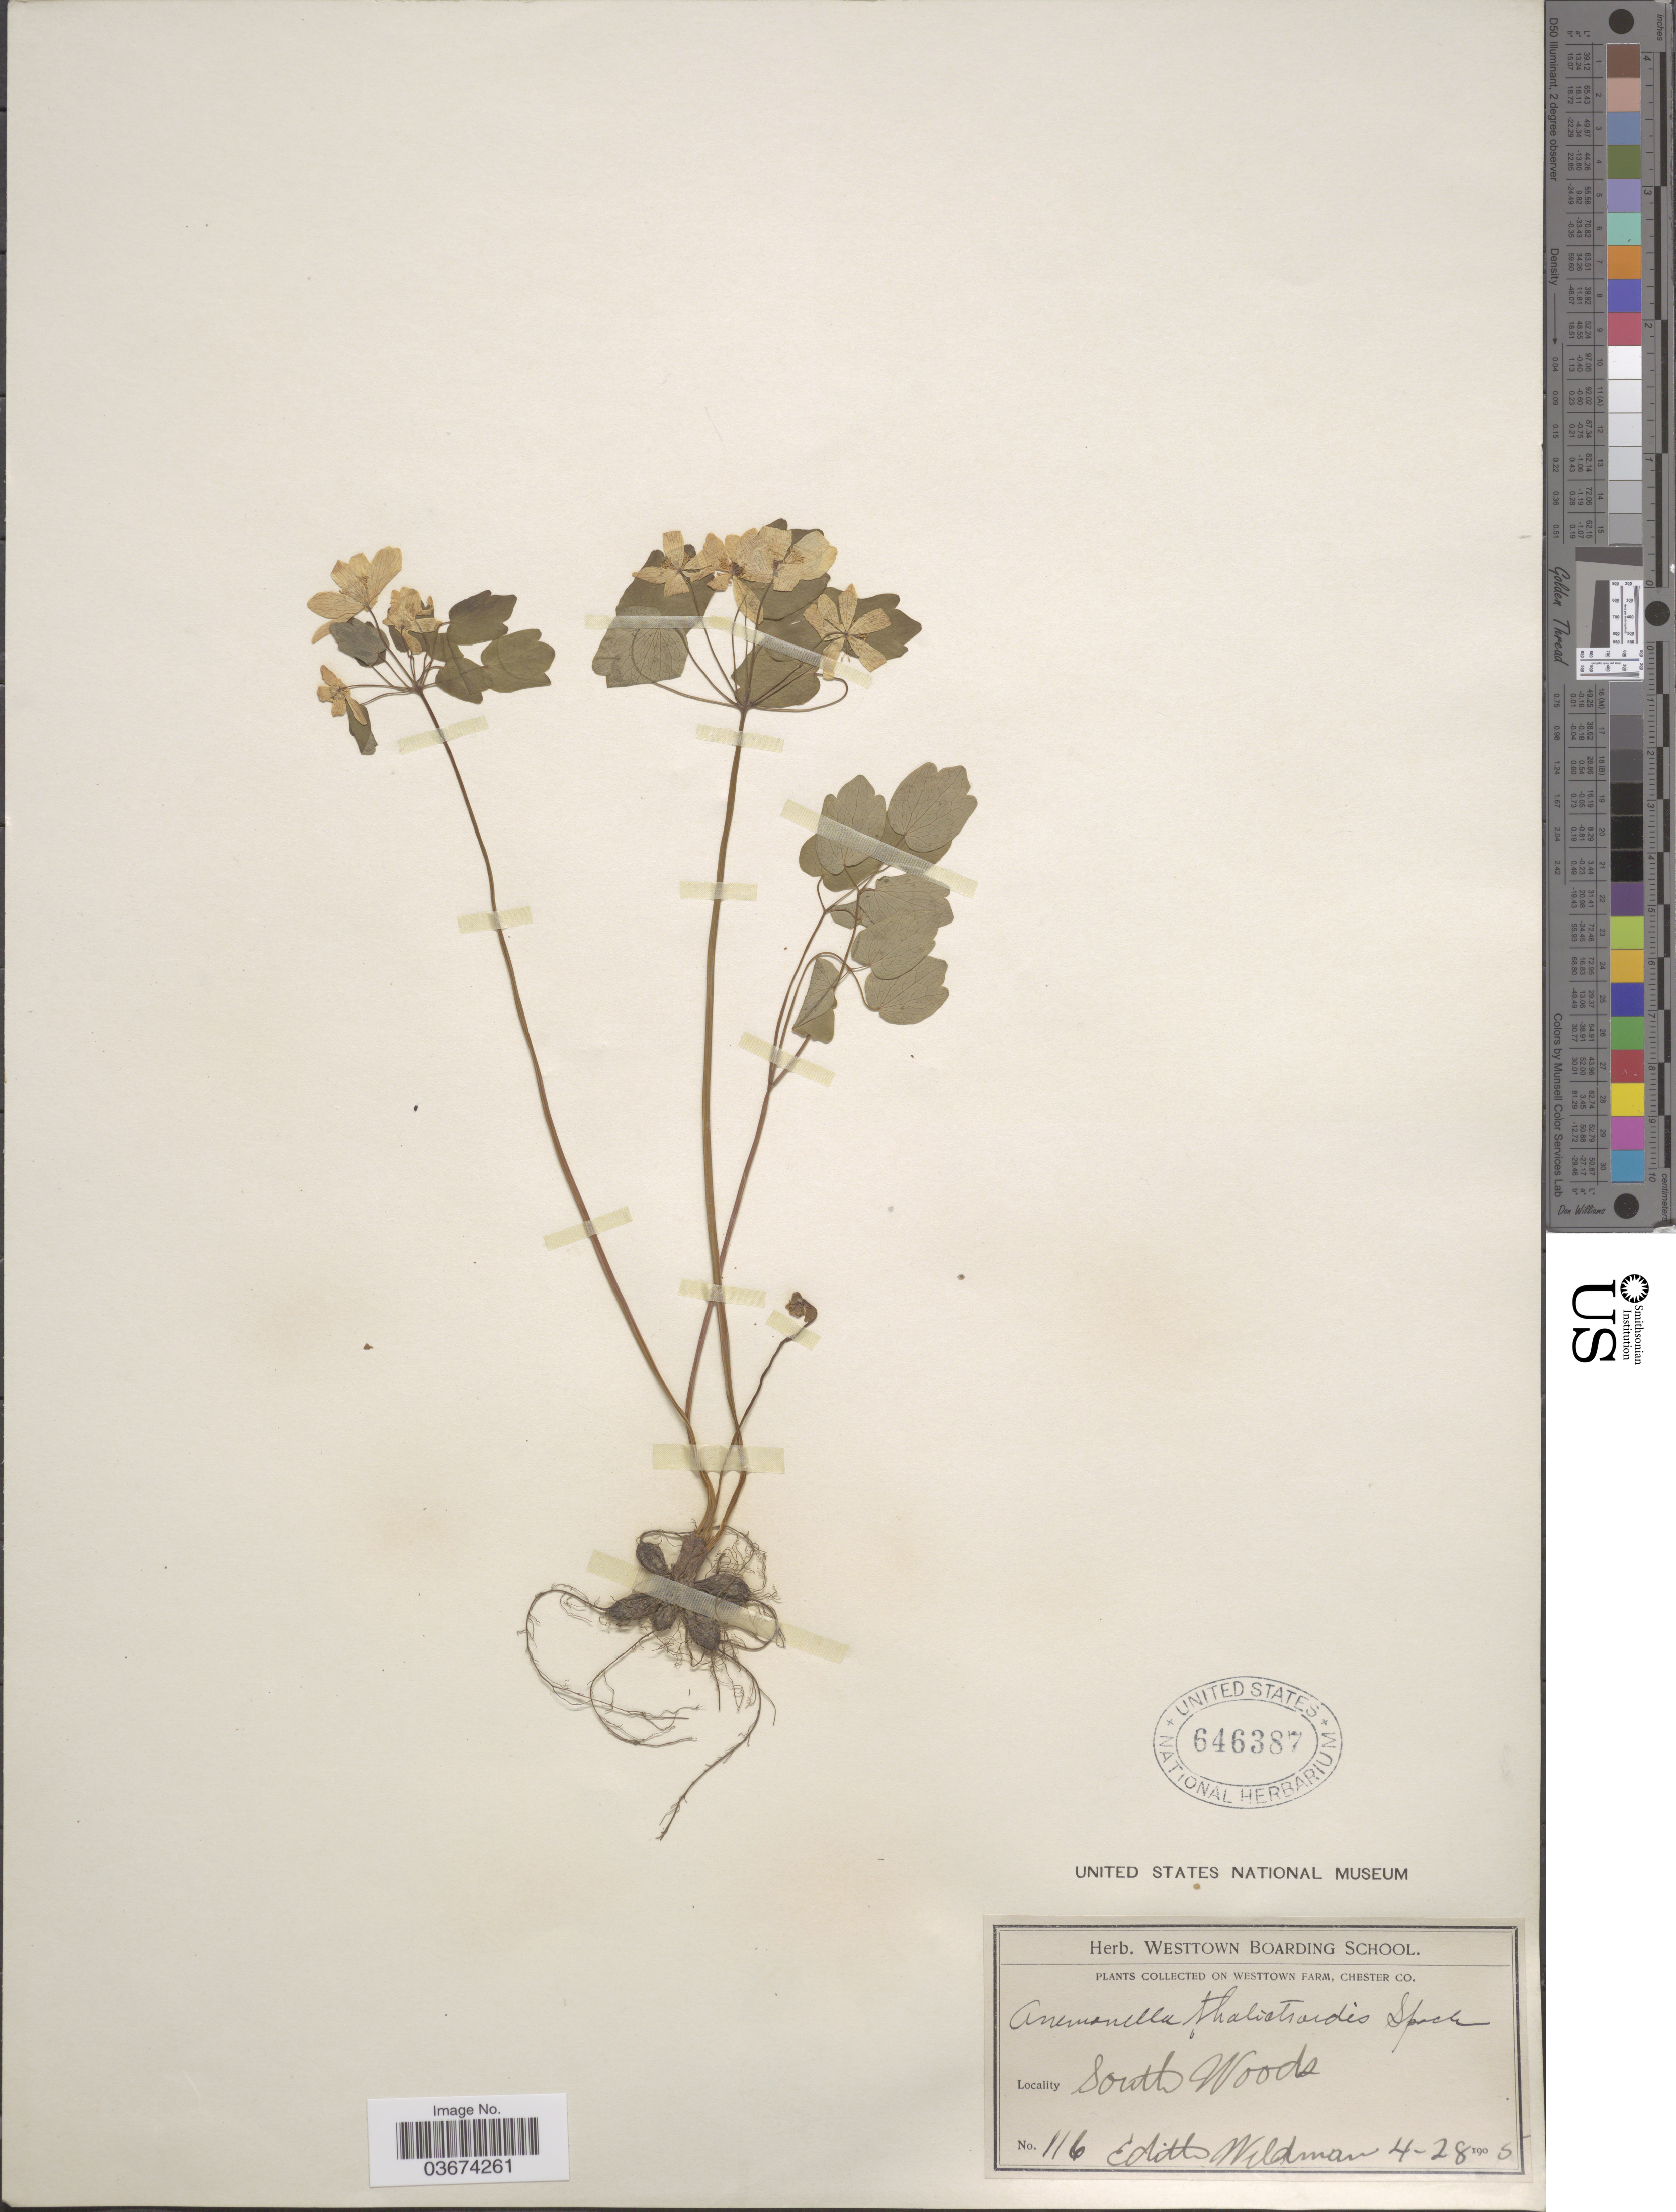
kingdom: Plantae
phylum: Tracheophyta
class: Magnoliopsida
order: Ranunculales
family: Ranunculaceae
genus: Thalictrum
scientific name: Thalictrum thalictroides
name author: (L.) A.J. Eames & B. Boivin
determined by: Strong, M. T., (US), Smithsonian Institution - National Museum of Natural History (UNITED STATES)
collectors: E. Wildman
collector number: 116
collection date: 1905-04-28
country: United States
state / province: Pennsylvania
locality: Westtown Farm, Chester Co. South Woods.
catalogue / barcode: US 646387